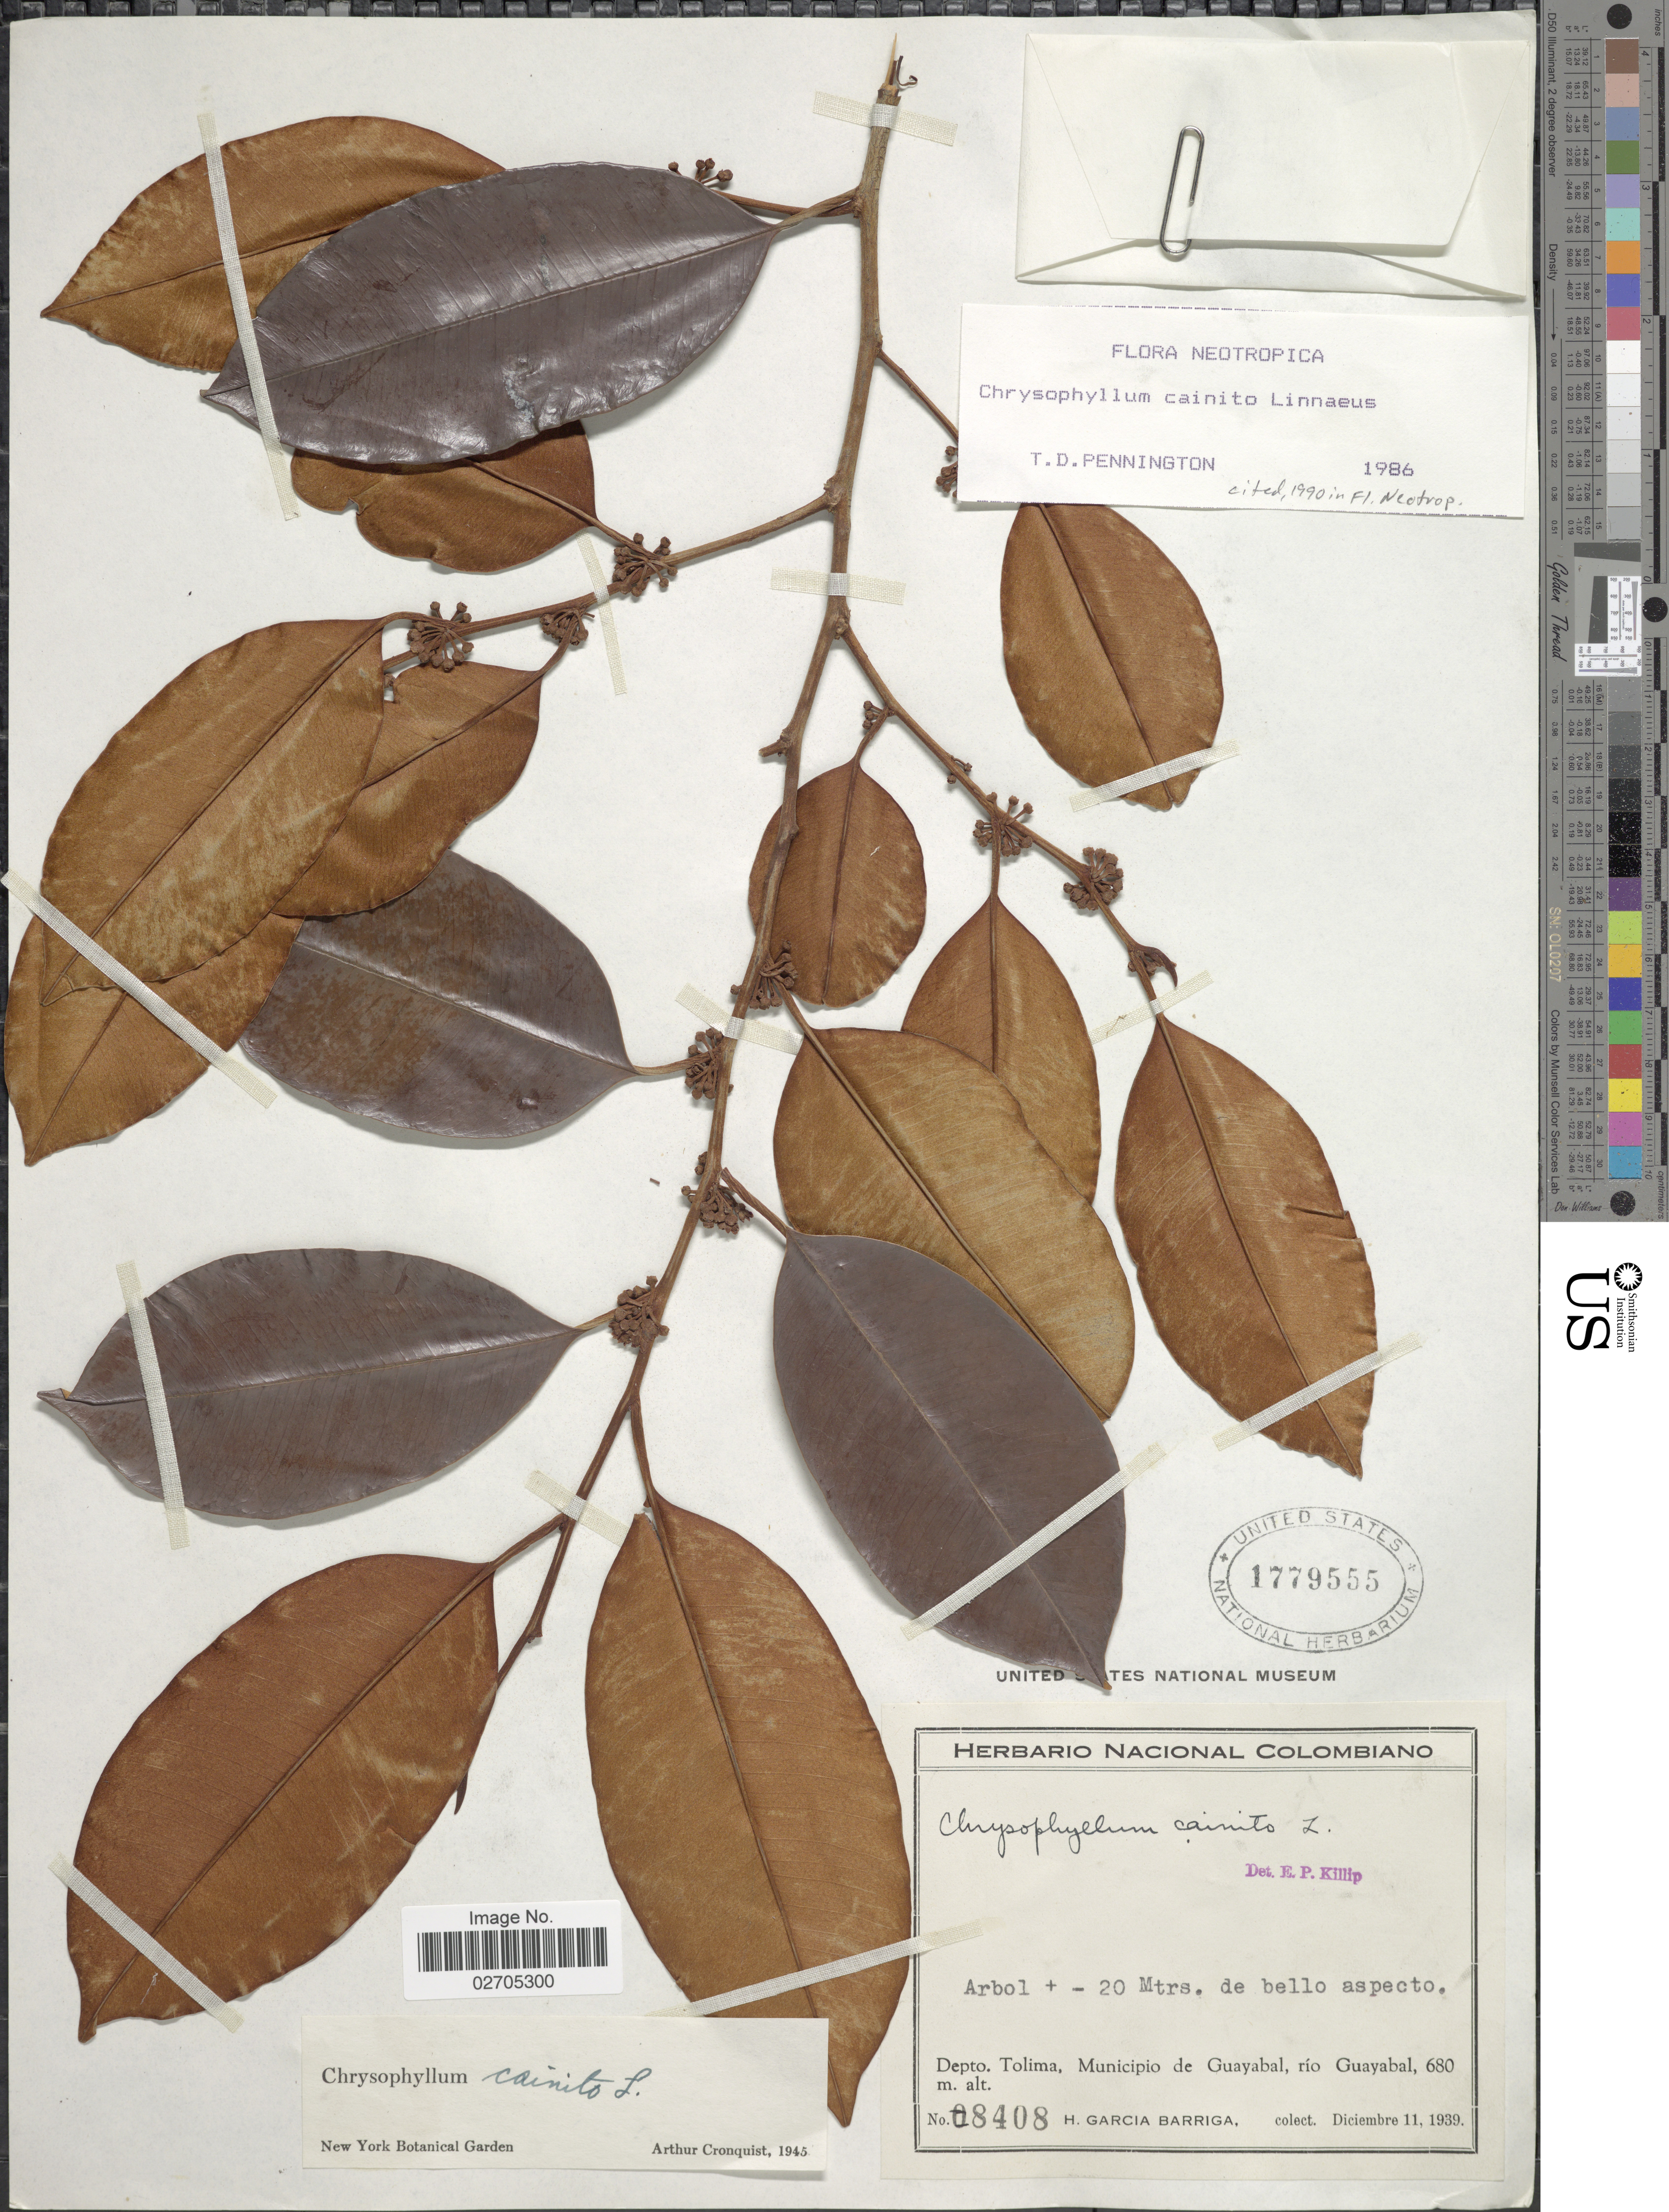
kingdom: Plantae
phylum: Tracheophyta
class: Magnoliopsida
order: Ericales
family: Sapotaceae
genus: Chrysophyllum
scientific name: Chrysophyllum cainito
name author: L.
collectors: H. García Barriga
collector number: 08408*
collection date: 1939-12-11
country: Colombia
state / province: Tolima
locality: Municipio de Guayabal, rio Guayabal.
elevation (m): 680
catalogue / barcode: US 1779555